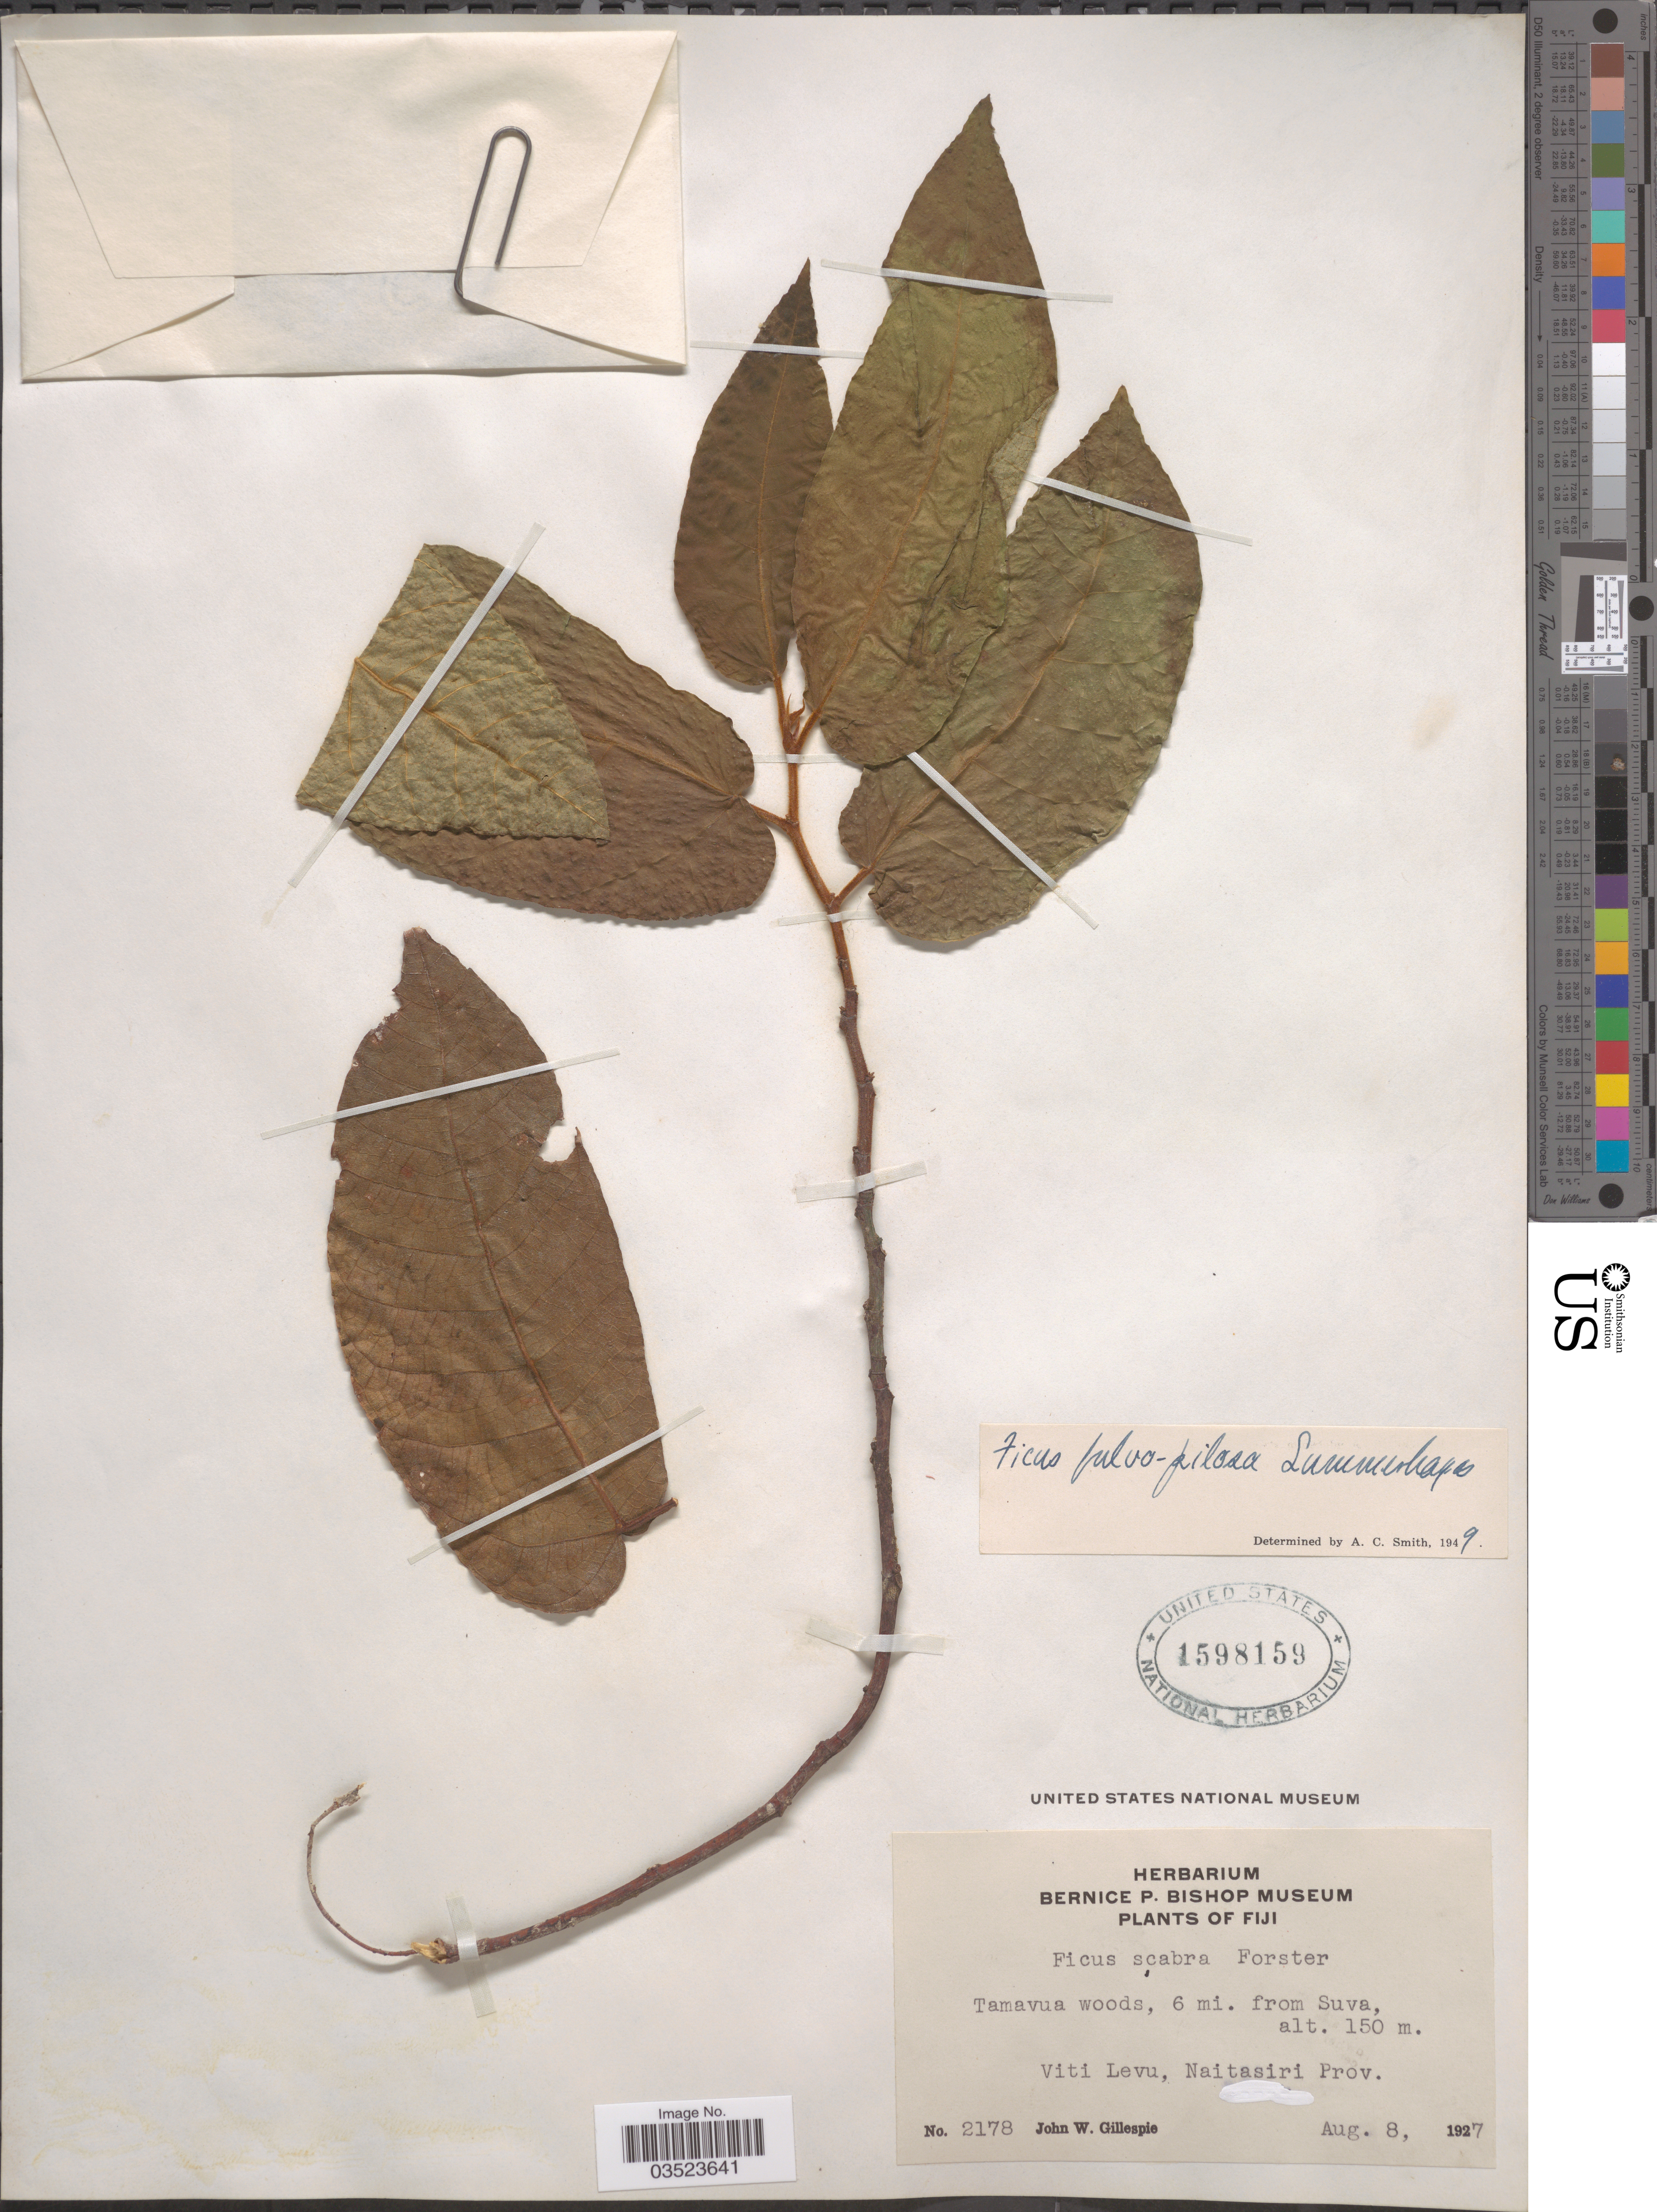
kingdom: Plantae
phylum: Tracheophyta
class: Magnoliopsida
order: Rosales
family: Moraceae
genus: Ficus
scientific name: Ficus fulvo-pilosa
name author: Summerh. in A.C. Sm.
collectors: J. W. Gillespie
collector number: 2178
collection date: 1927-08-08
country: Fiji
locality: Tamavua woods, 6 mi. from Suva, Viti Levu, Naitasiri Prov.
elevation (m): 150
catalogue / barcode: US 1598159